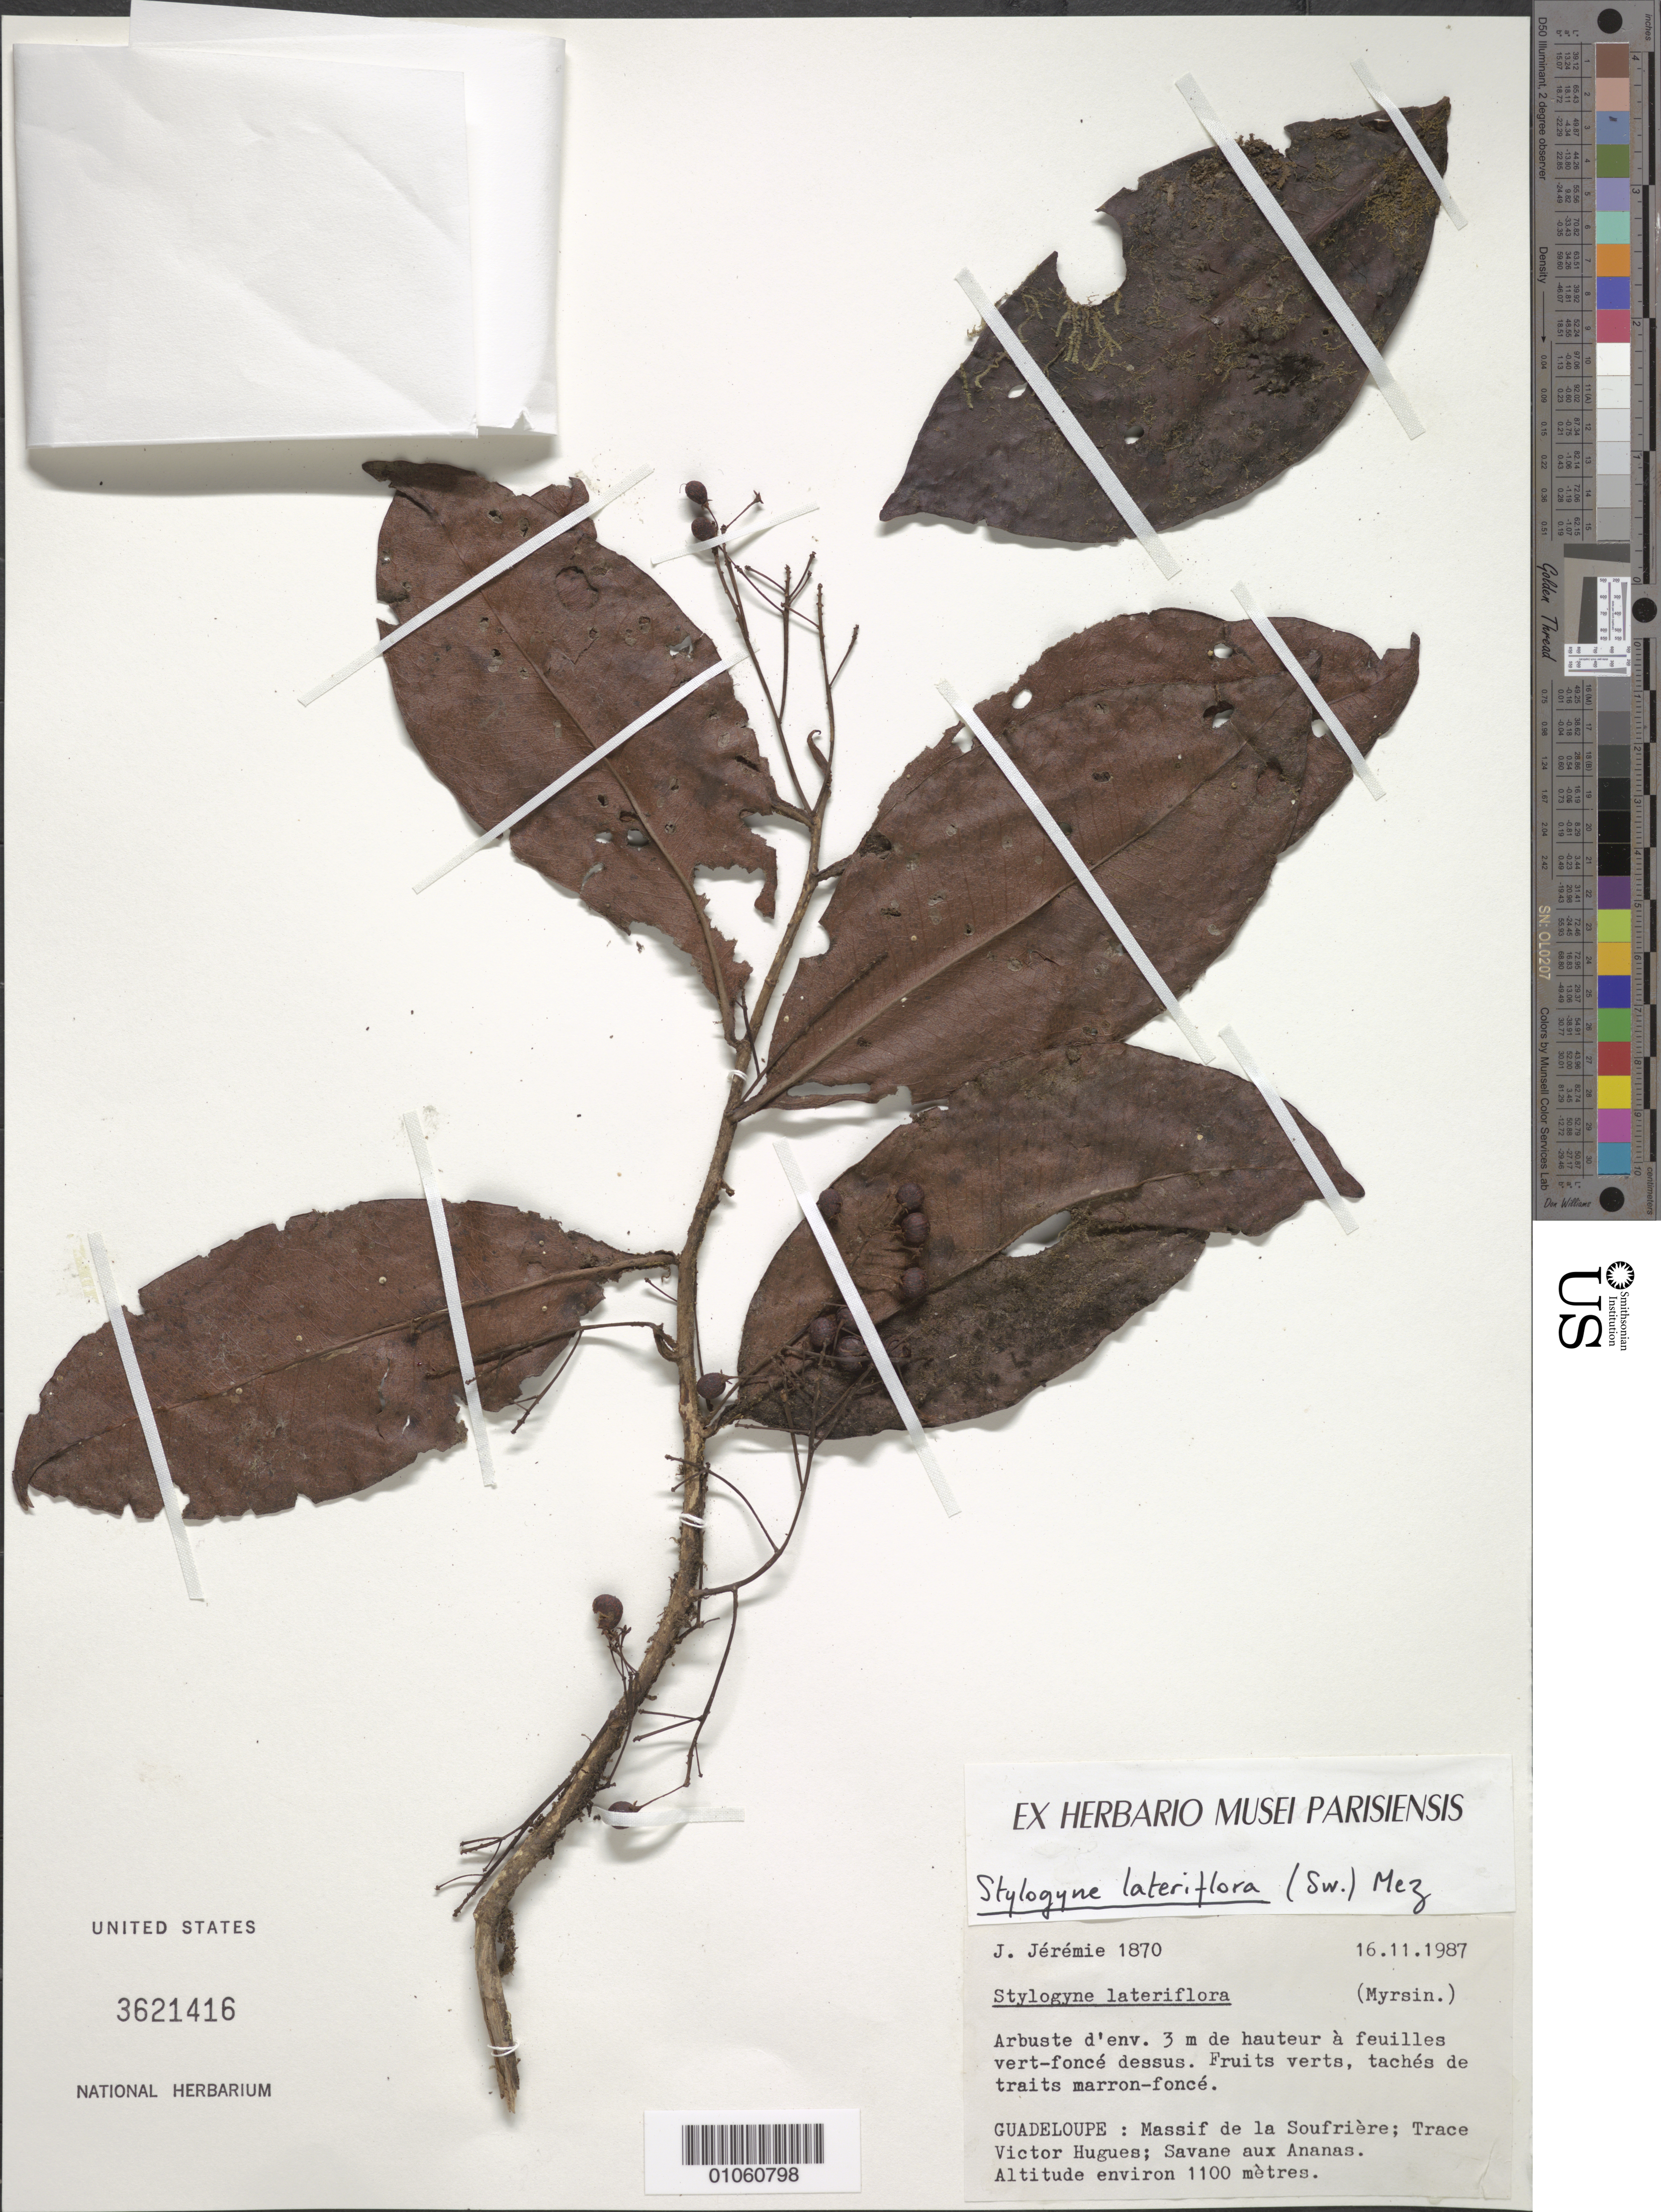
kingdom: Plantae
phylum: Tracheophyta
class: Magnoliopsida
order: Ericales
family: Primulaceae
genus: Stylogyne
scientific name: Stylogyne lateriflora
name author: (Sw.) Mez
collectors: J. Jérémie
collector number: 1870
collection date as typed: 16 Nov 1987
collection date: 1987-11-16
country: Guadeloupe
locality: Massif de la Soufrière, Trace Victor Hugues, Savane aux Ananas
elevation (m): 1000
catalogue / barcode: US 3621416